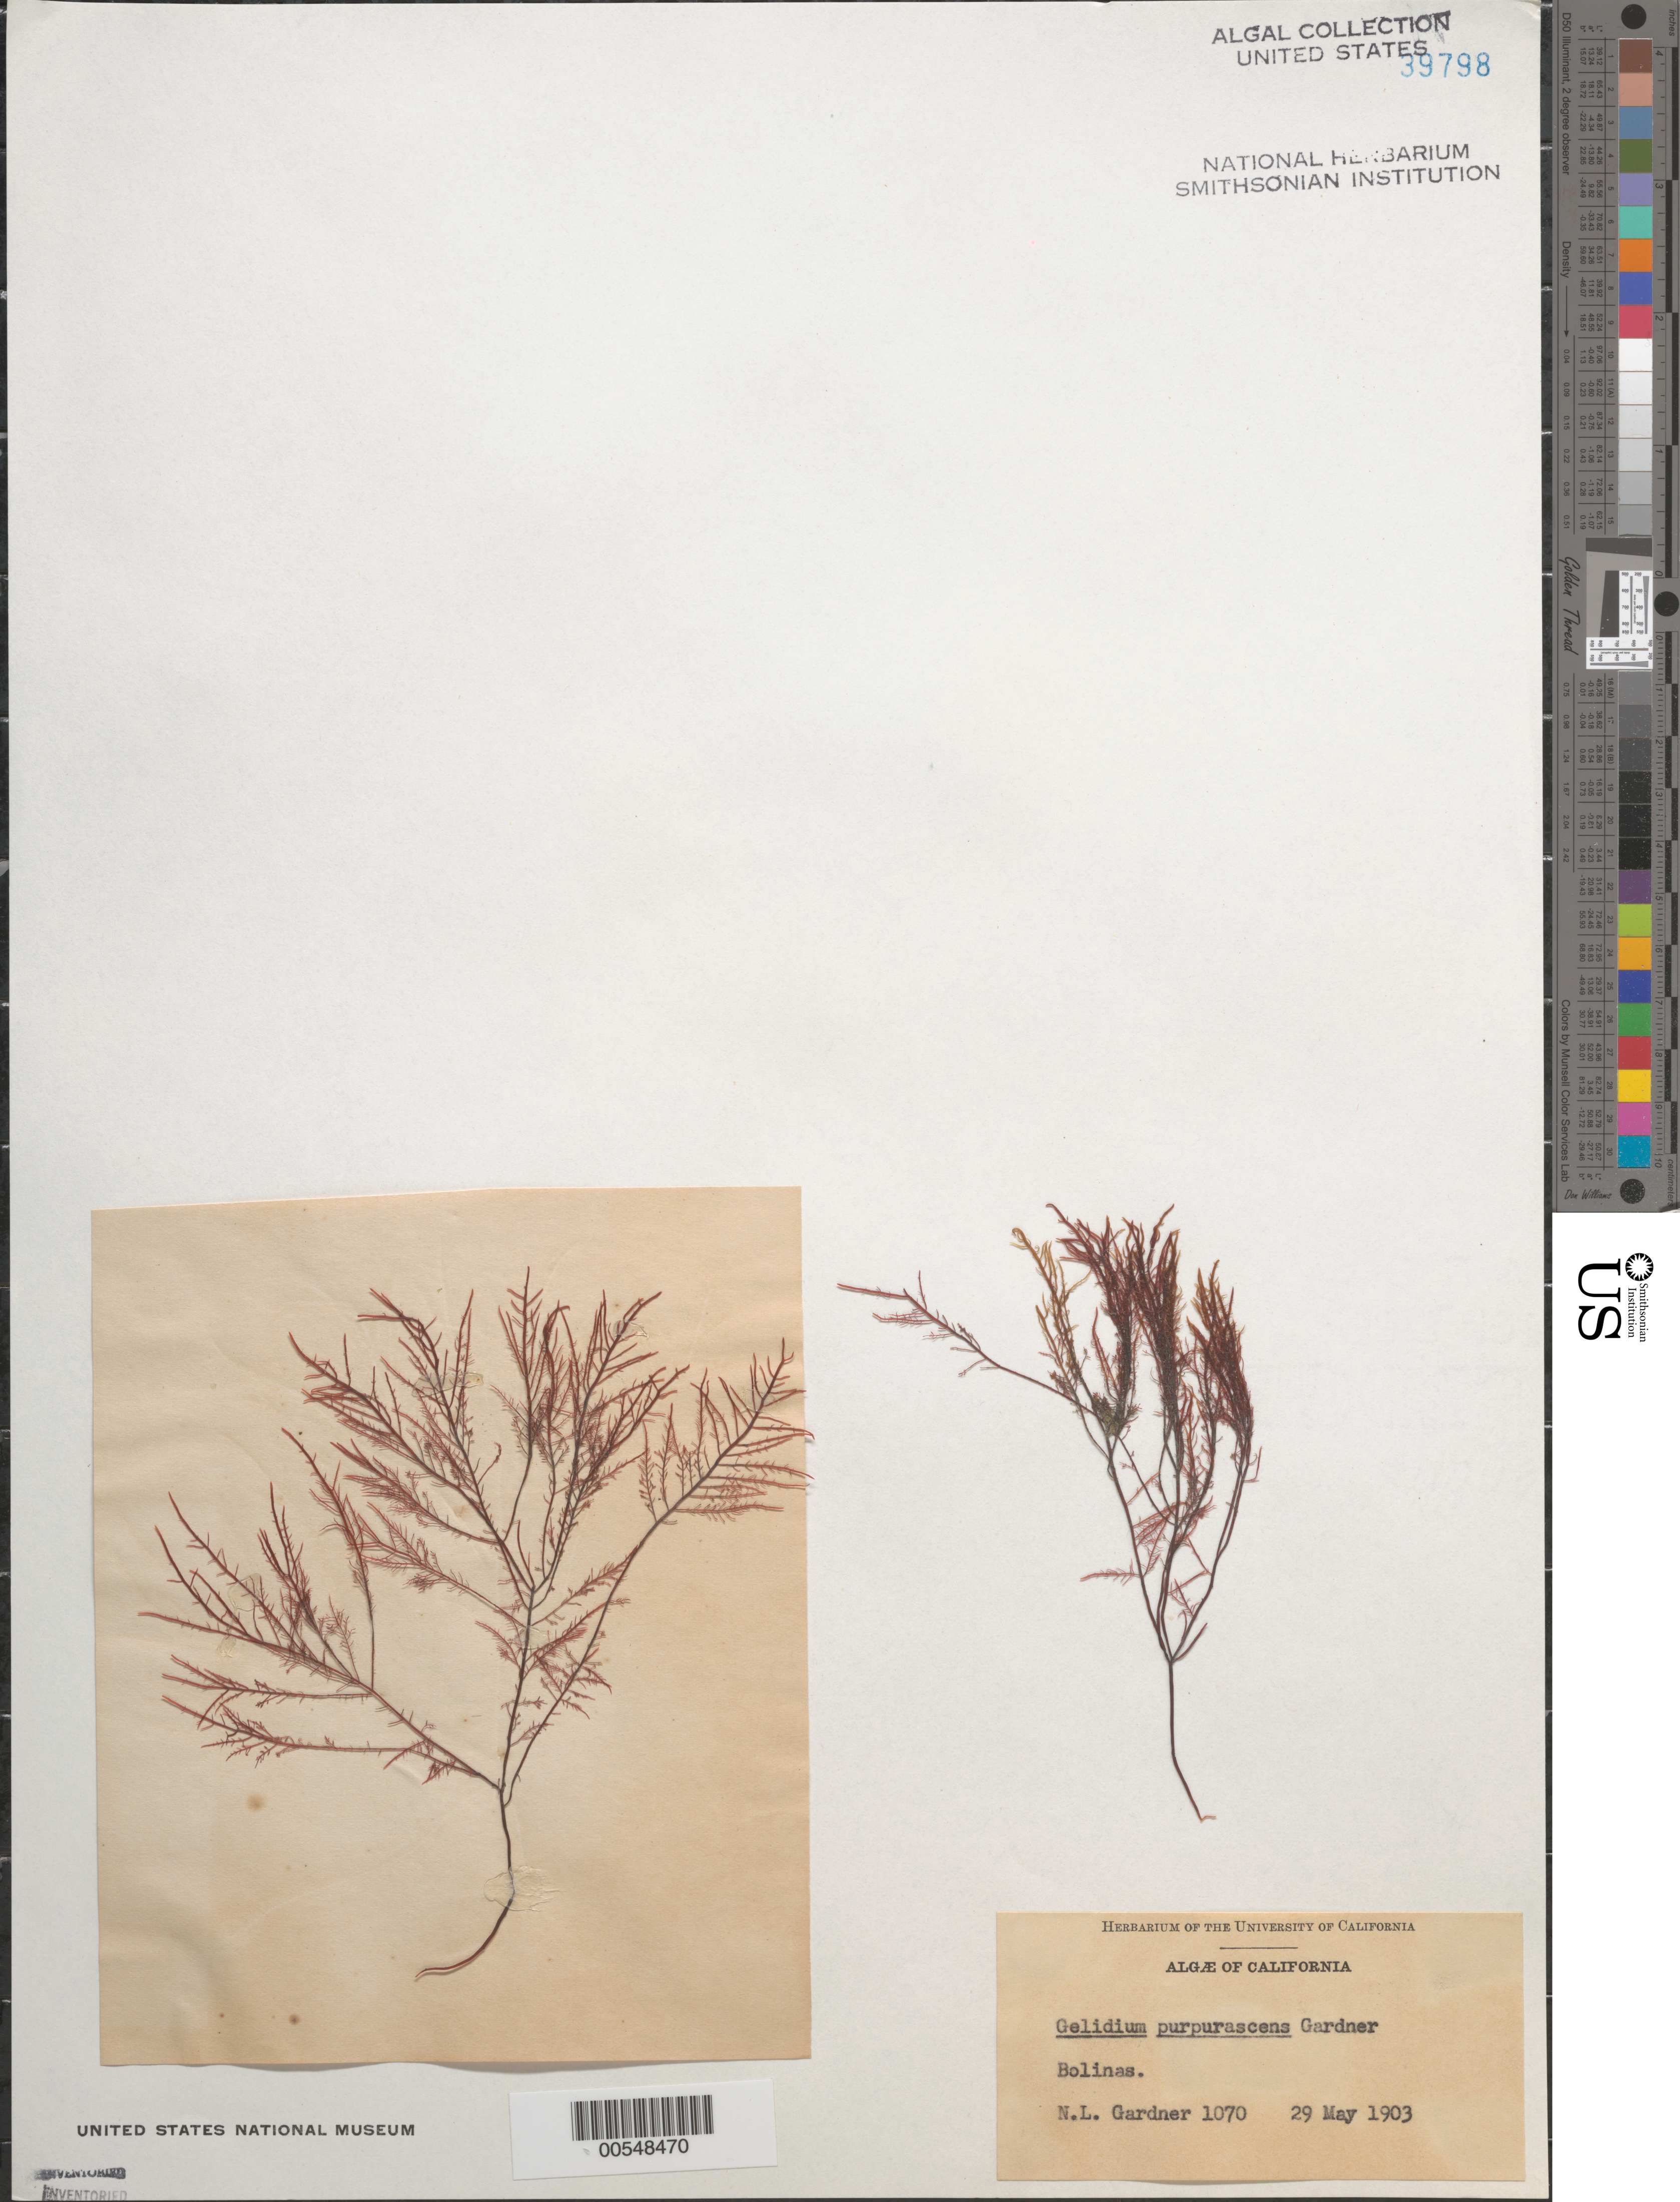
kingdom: Plantae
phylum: Rhodophyta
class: Florideophyceae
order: Gelidiales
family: Gelidiaceae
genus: Gelidium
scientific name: Gelidium purpurascens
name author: N.L. Gardner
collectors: N. Gardner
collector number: NLG 1070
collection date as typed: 29 May 1903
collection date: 1903-05-29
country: United States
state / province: California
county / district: Marin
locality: Bolinas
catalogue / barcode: US 39798